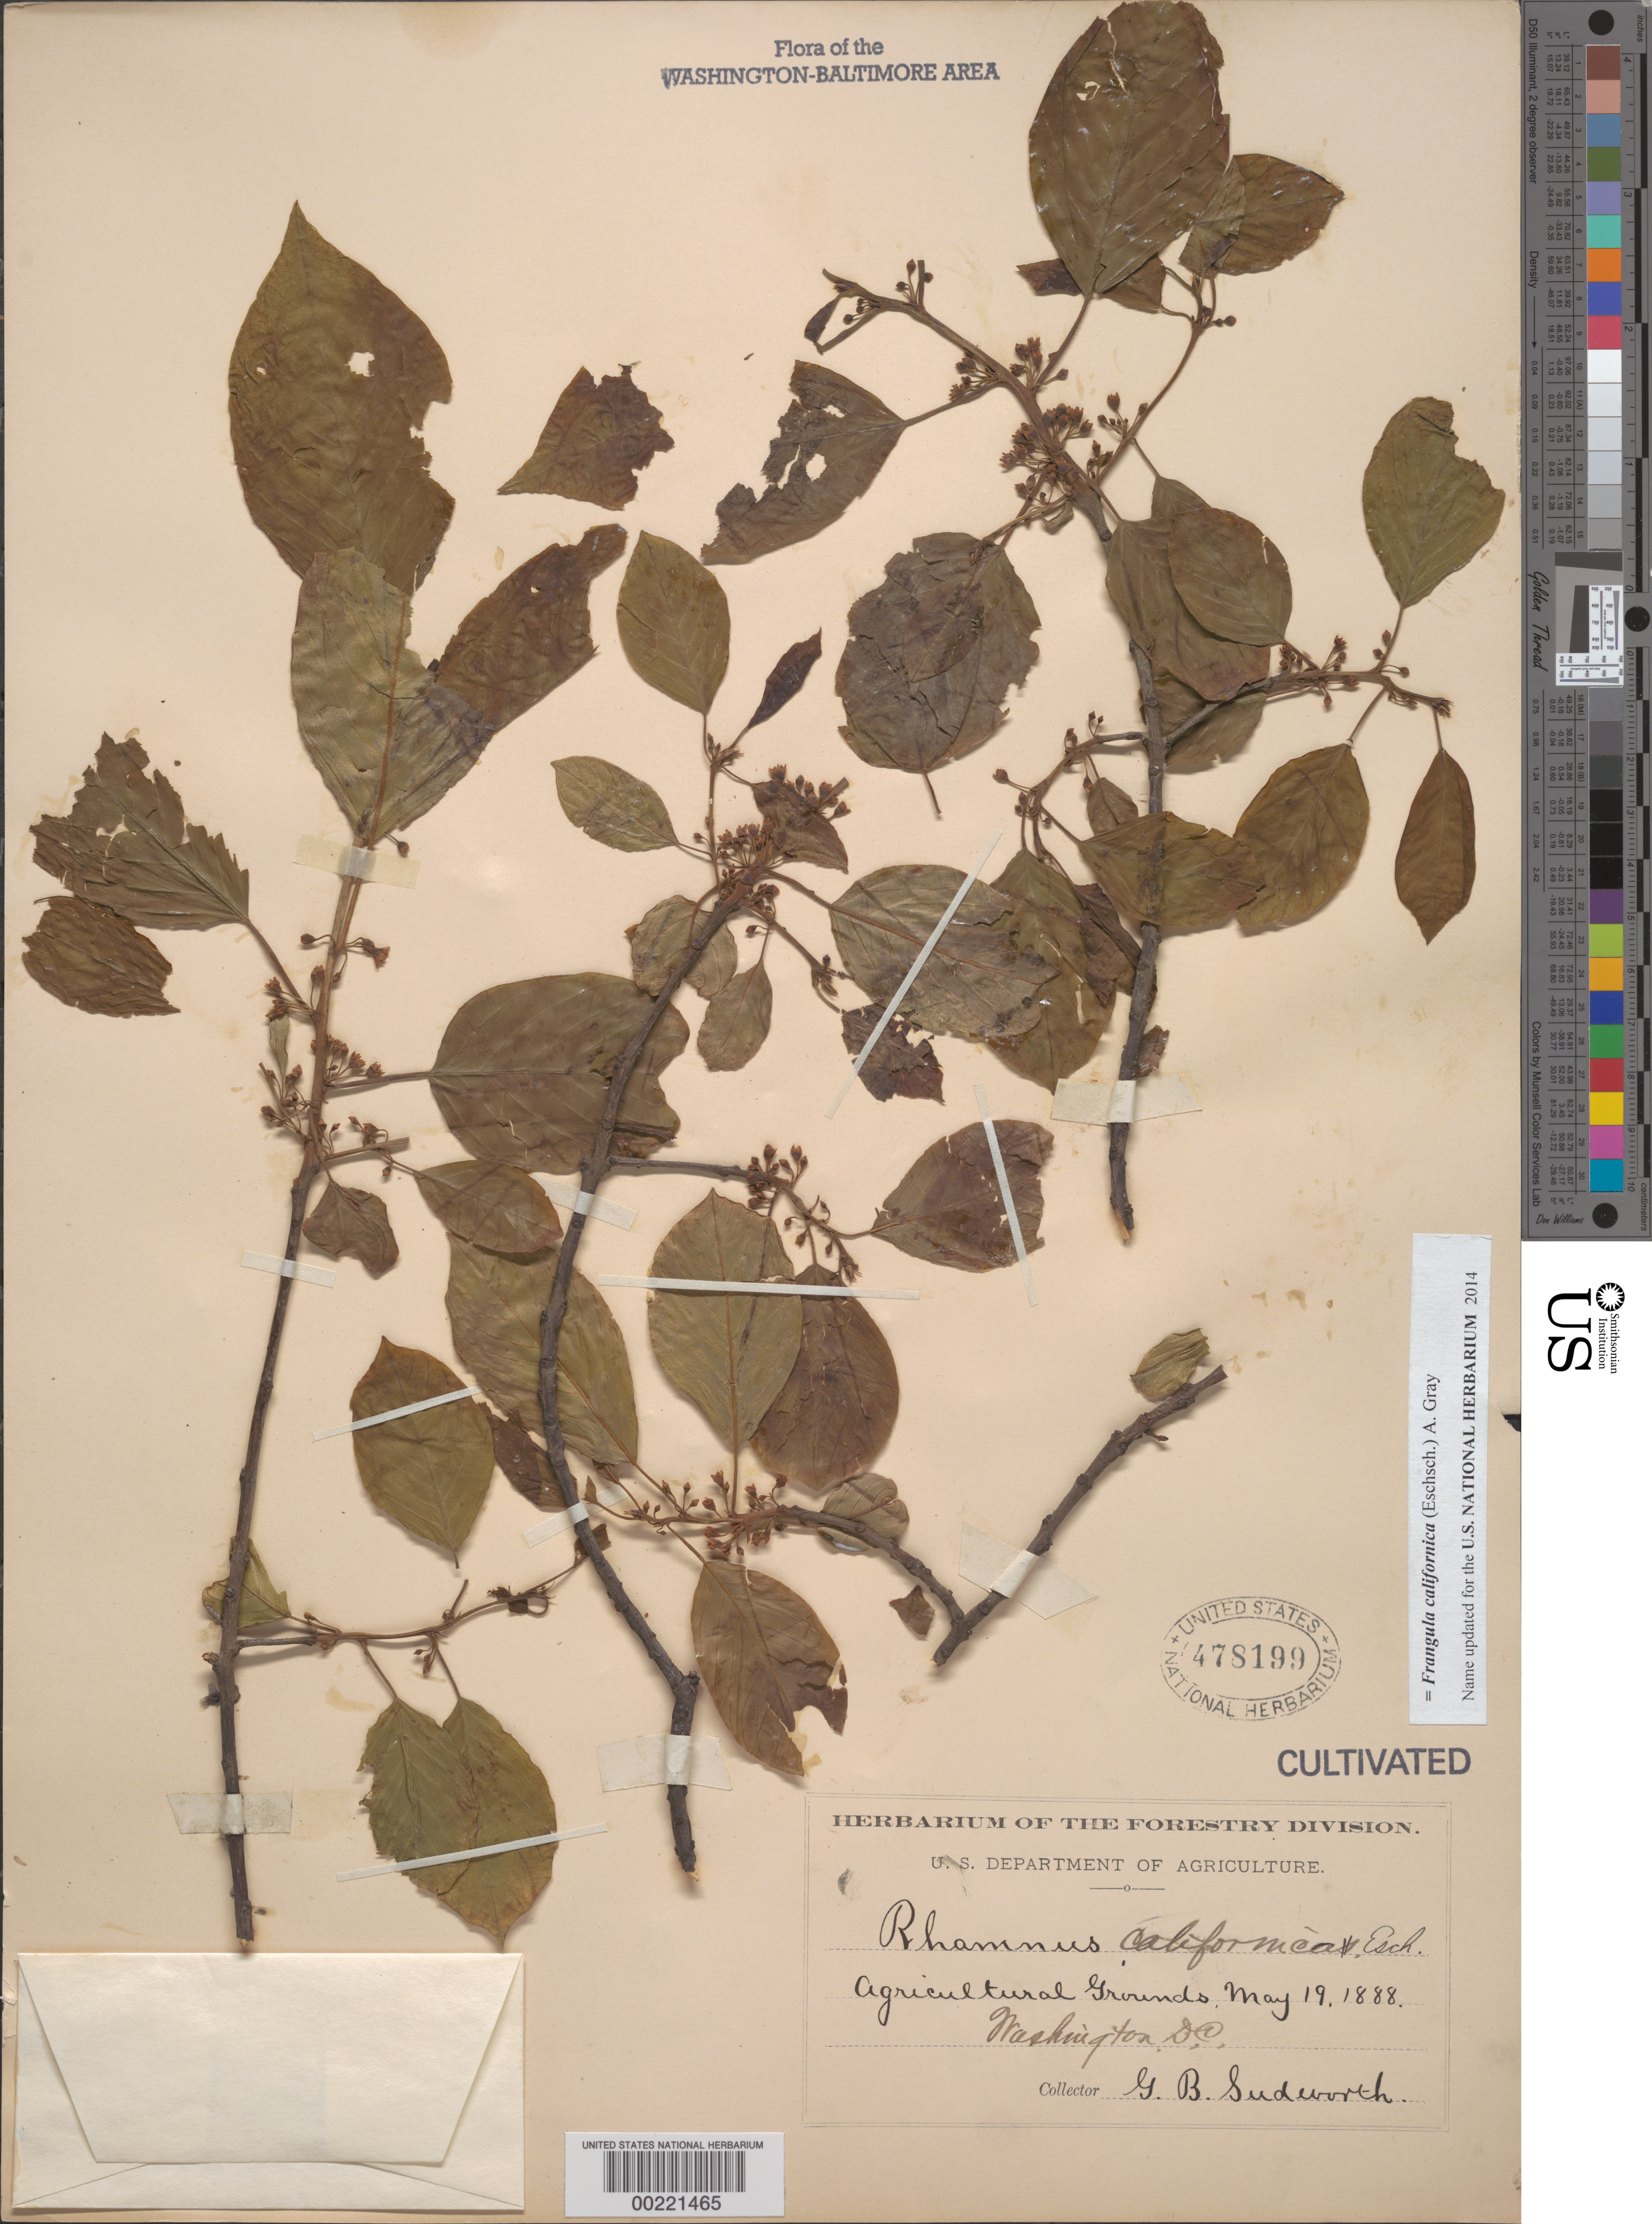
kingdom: Plantae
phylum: Tracheophyta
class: Magnoliopsida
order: Rosales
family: Rhamnaceae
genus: Frangula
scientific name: Frangula californica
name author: (Eschsch.) A. Gray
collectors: G. B. Sudworth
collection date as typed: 19 May 1888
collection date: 1888-05-19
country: United States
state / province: District of Columbia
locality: Department of Agriculture grounds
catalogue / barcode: US 478199